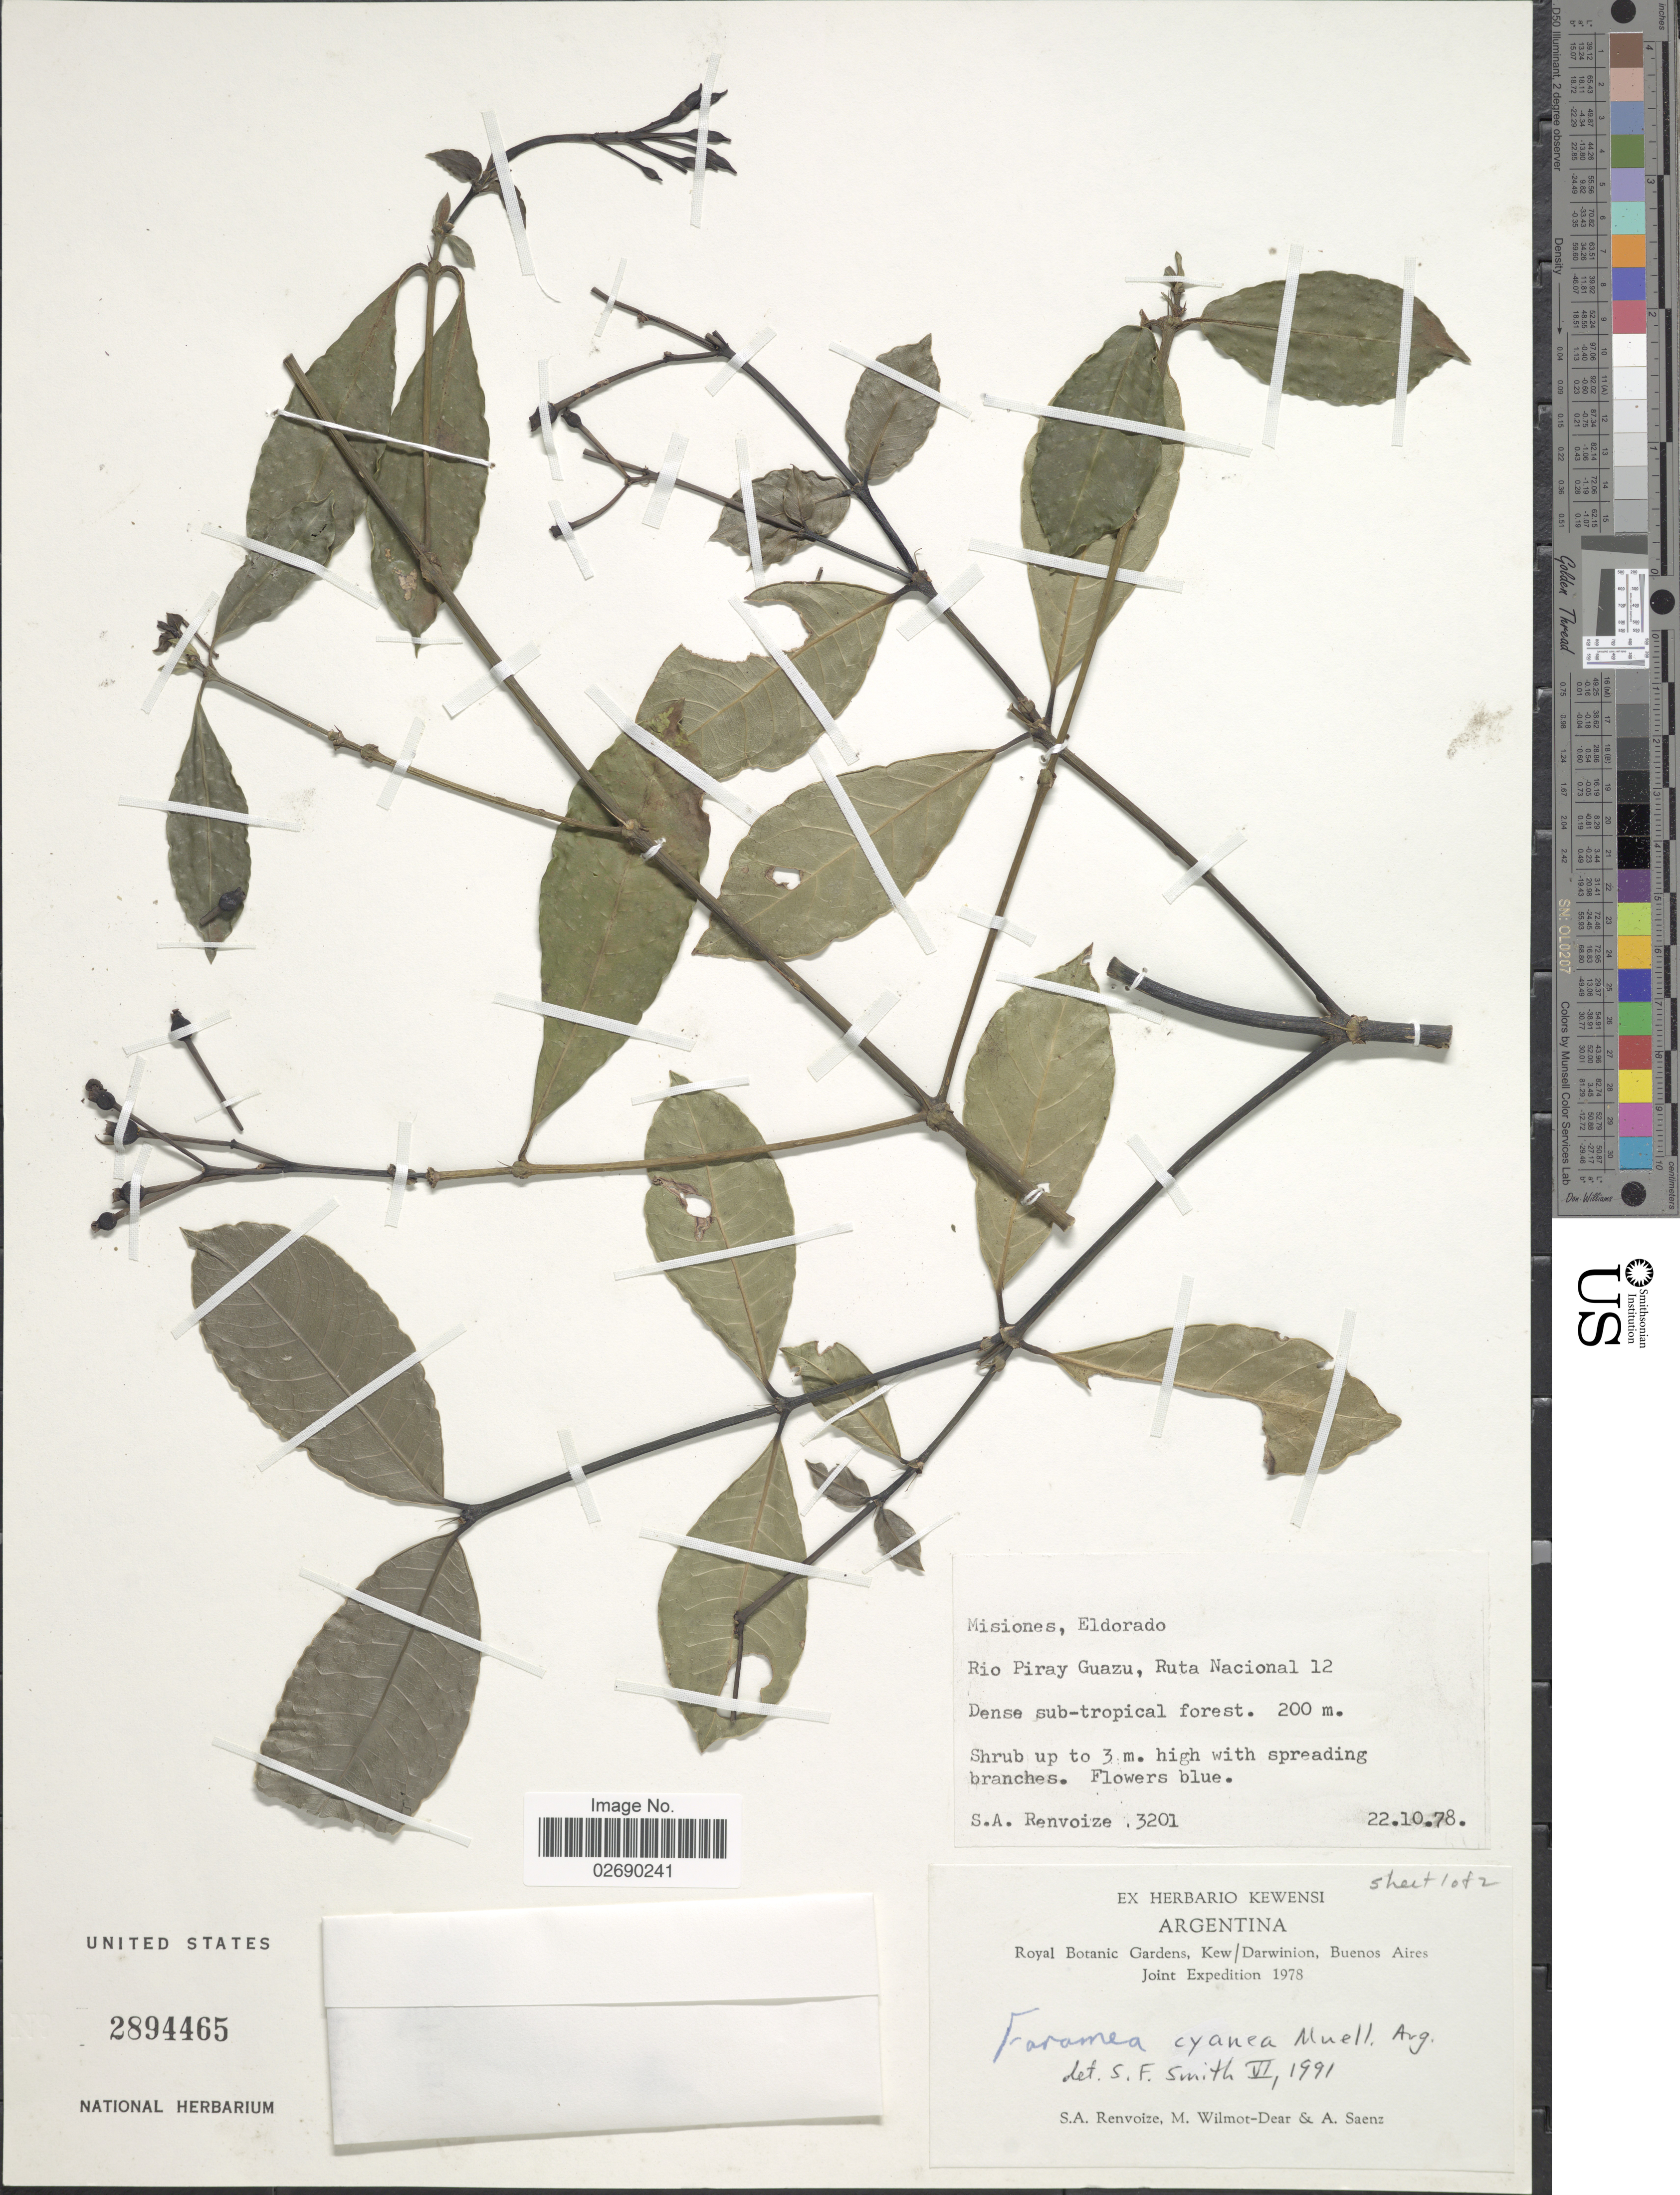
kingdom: Plantae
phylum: Tracheophyta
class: Magnoliopsida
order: Gentianales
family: Rubiaceae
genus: Faramea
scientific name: Faramea cyanea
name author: Müll. Arg.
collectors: S. A. Renvoize, M. Wilmot-Dear & A. Saenz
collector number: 3201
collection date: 1978-10-22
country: Argentina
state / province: Misiones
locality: Eldorado, Rio Piray Guazu, Ruta Nacional 12. Dense sub-tropical forest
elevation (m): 200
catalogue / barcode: US 2894465